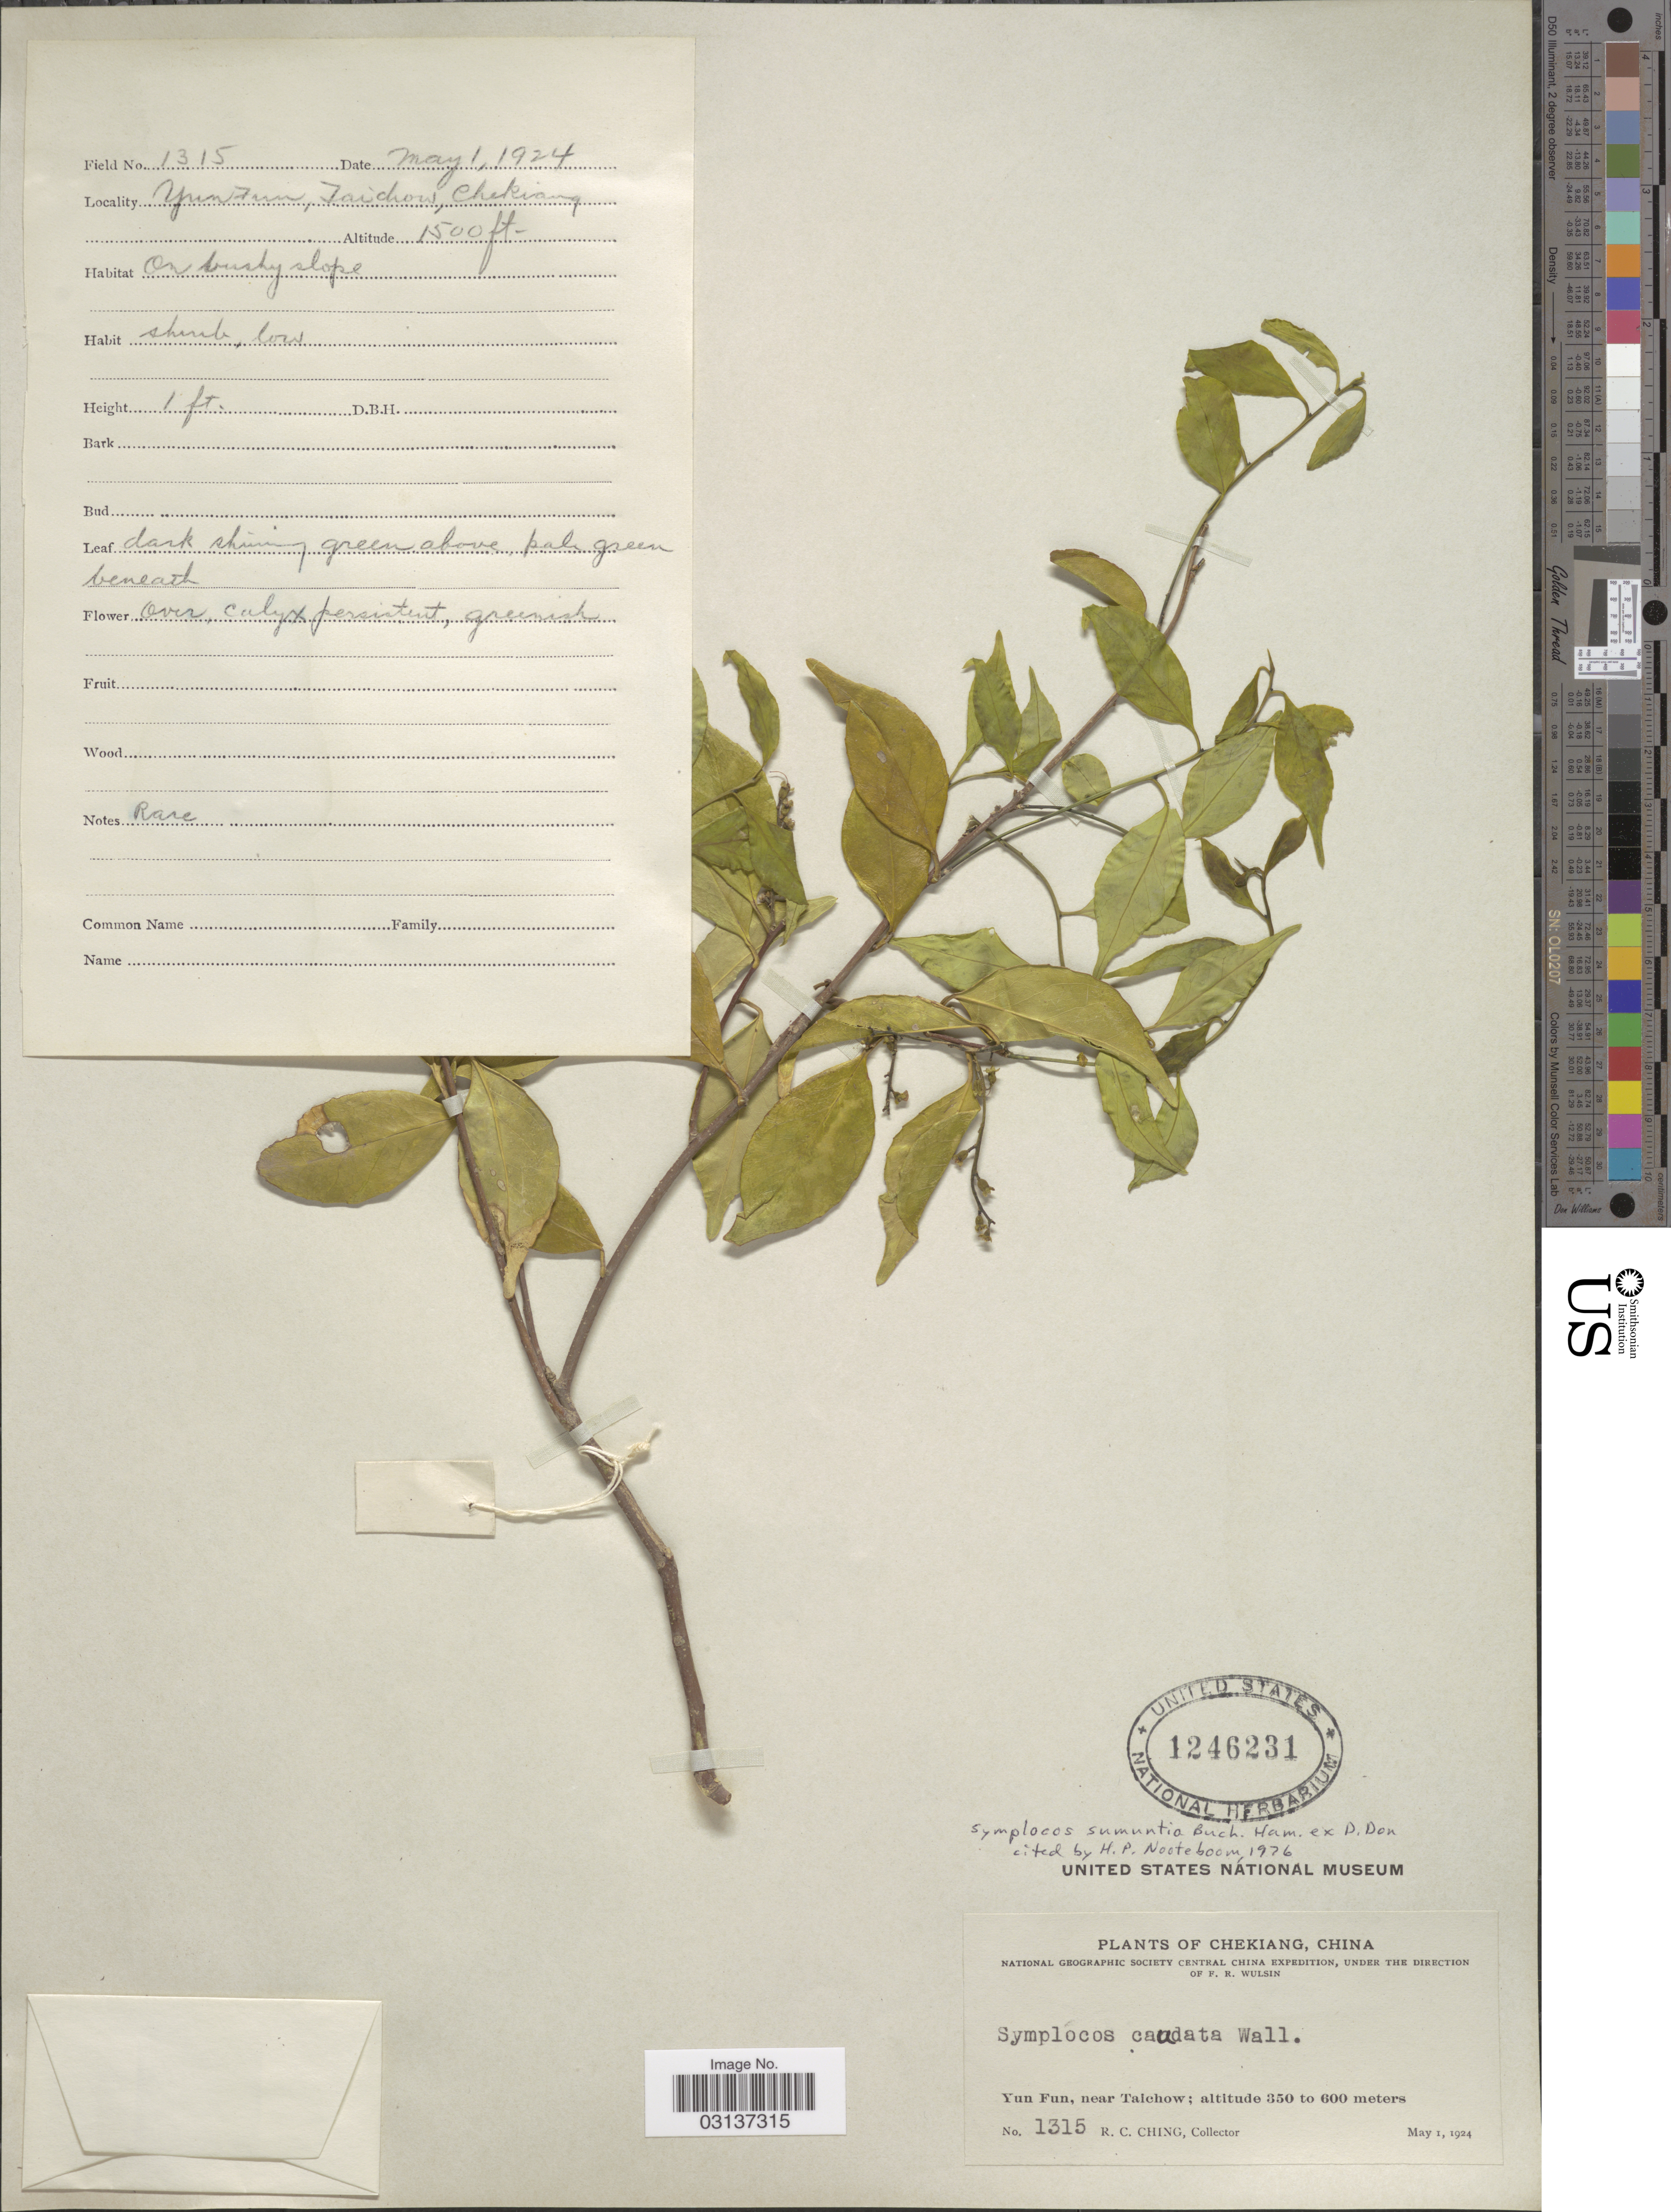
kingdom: Plantae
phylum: Tracheophyta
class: Magnoliopsida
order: Ericales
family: Symplocaceae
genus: Symplocos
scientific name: Symplocos sumuntia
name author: Buch.-Ham. ex D. Don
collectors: R. C. Ching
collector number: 1315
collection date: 1924-05-01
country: China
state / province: Zhejiang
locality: Chekiang. Yun Fun, near Taichow.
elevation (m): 457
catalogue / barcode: US 1246231